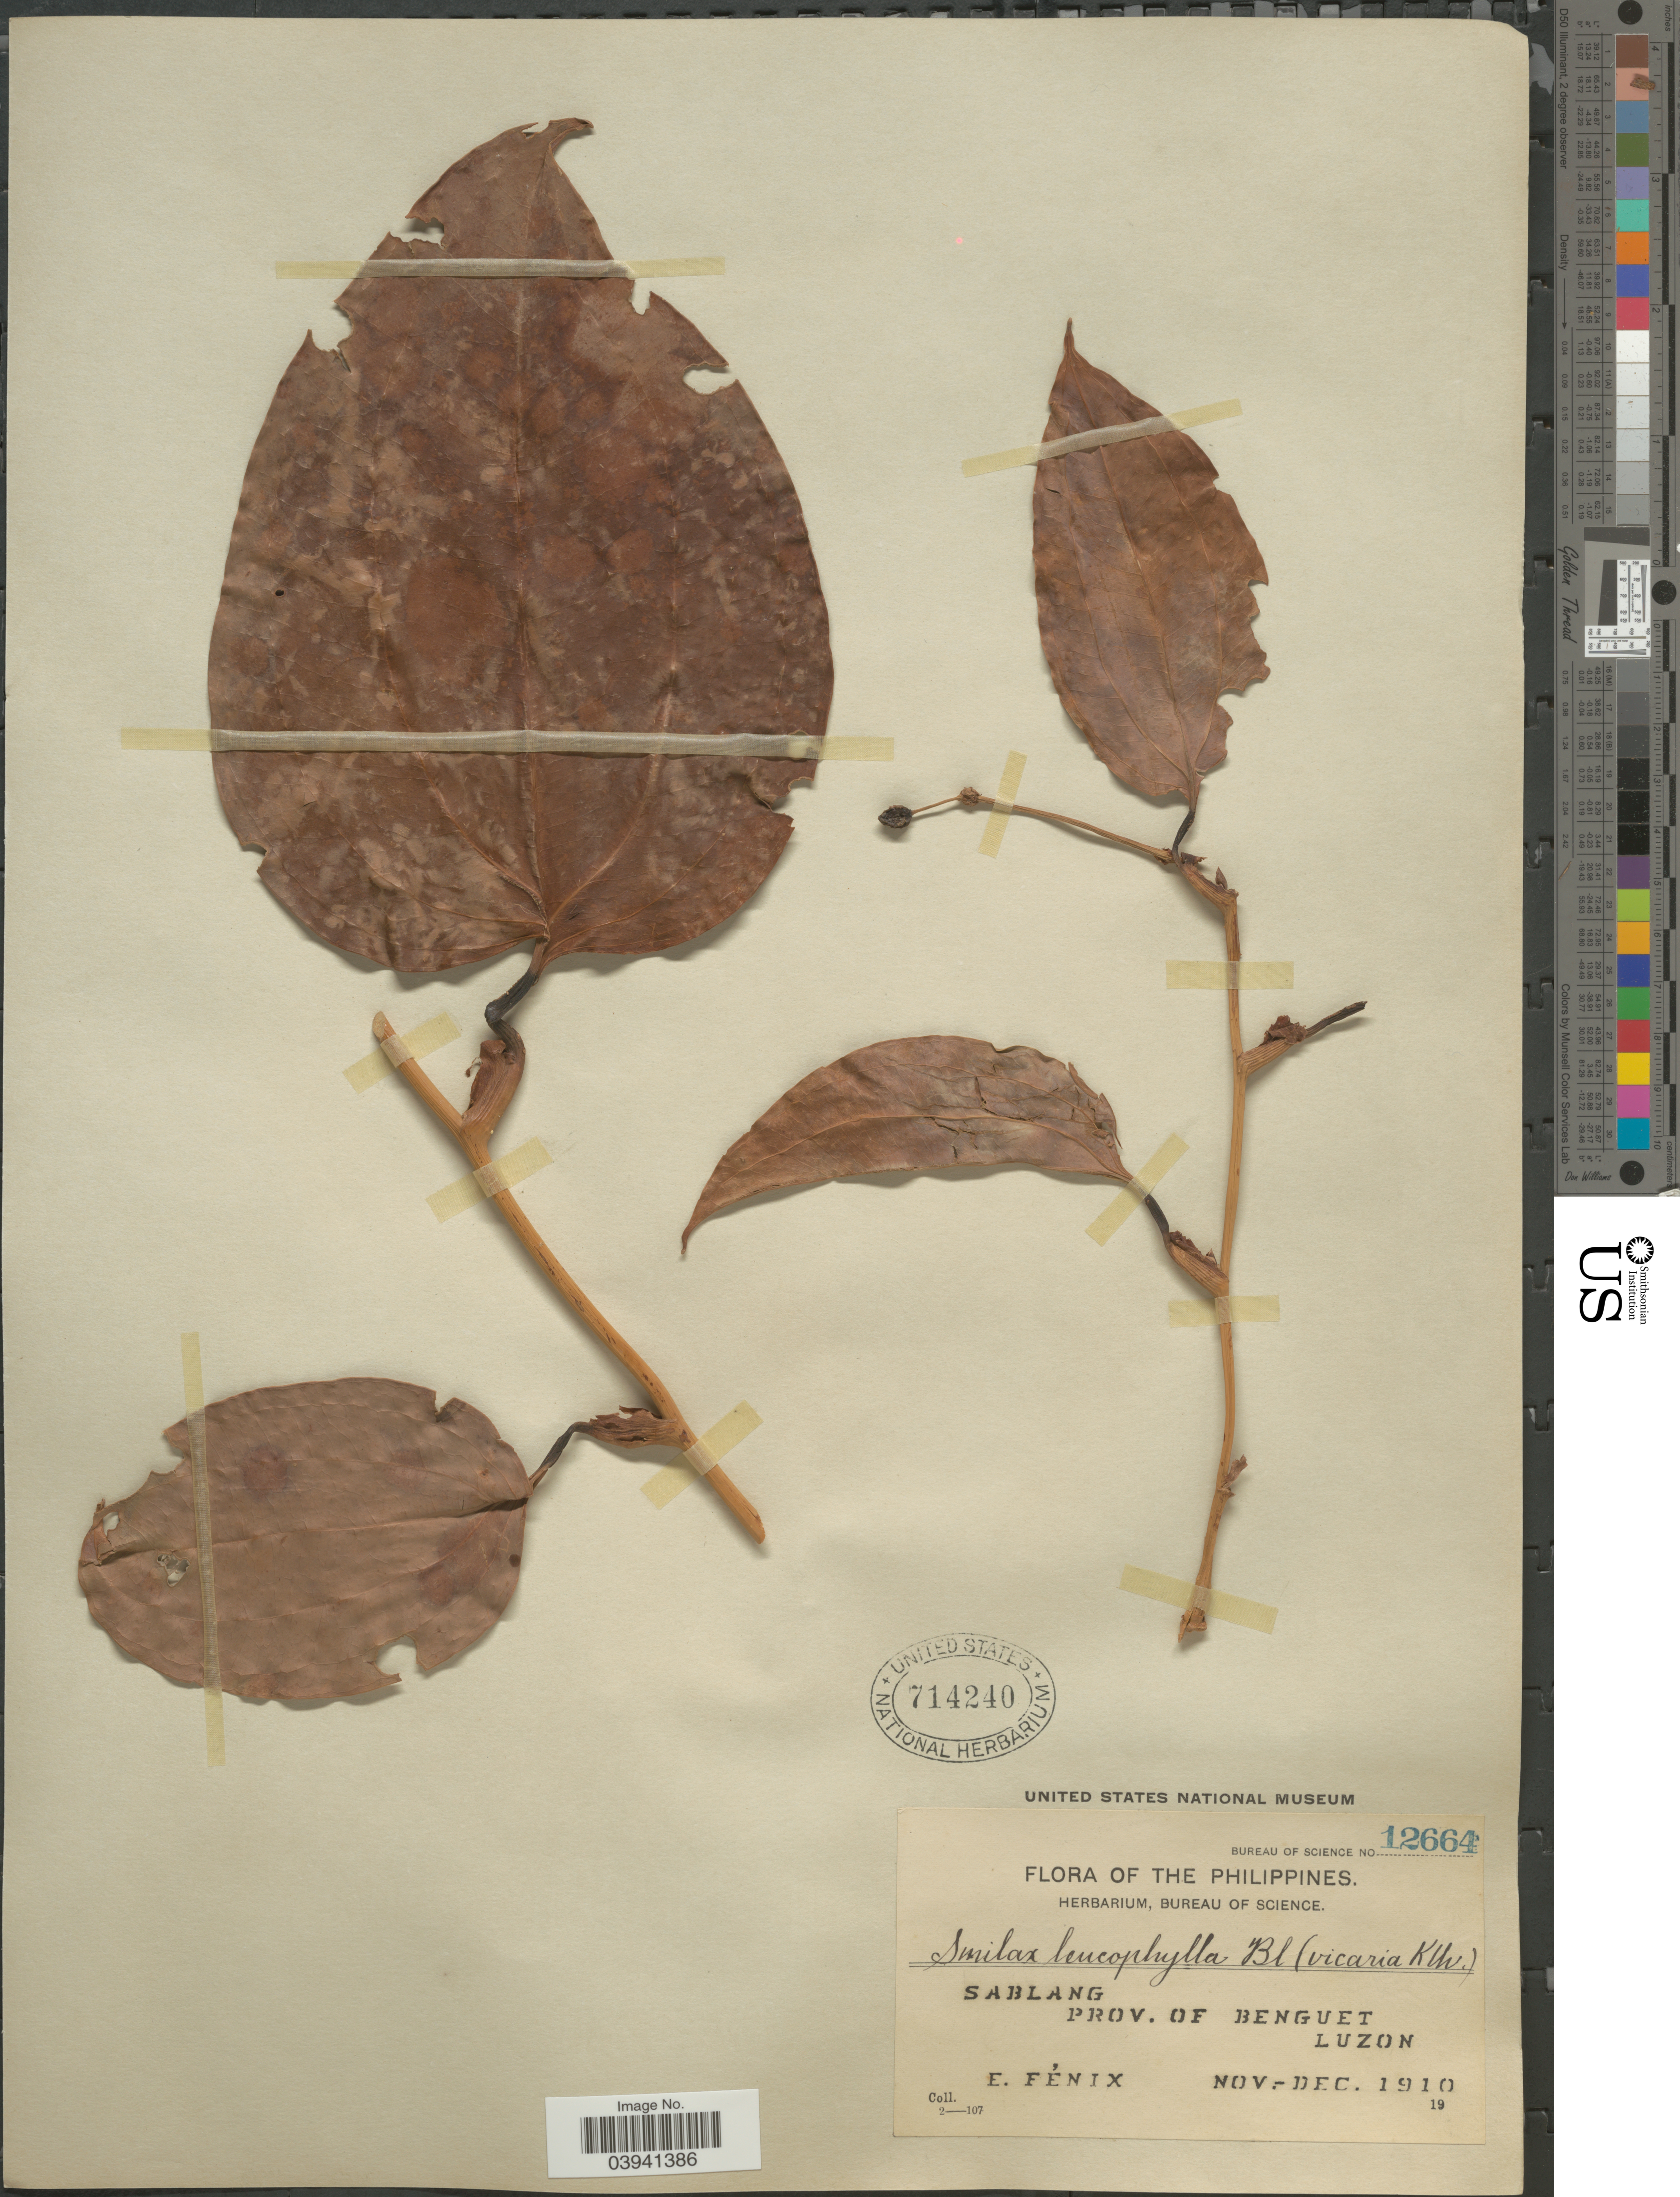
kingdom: Plantae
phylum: Tracheophyta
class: Liliopsida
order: Liliales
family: Smilacaceae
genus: Smilax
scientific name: Smilax leucophylla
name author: Blume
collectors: E. Fénix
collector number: Bureau of Science 12664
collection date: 1910-11/1910-12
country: Philippines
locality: Sablang, Prov. of Benguet, Luzon.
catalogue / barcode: US 714240